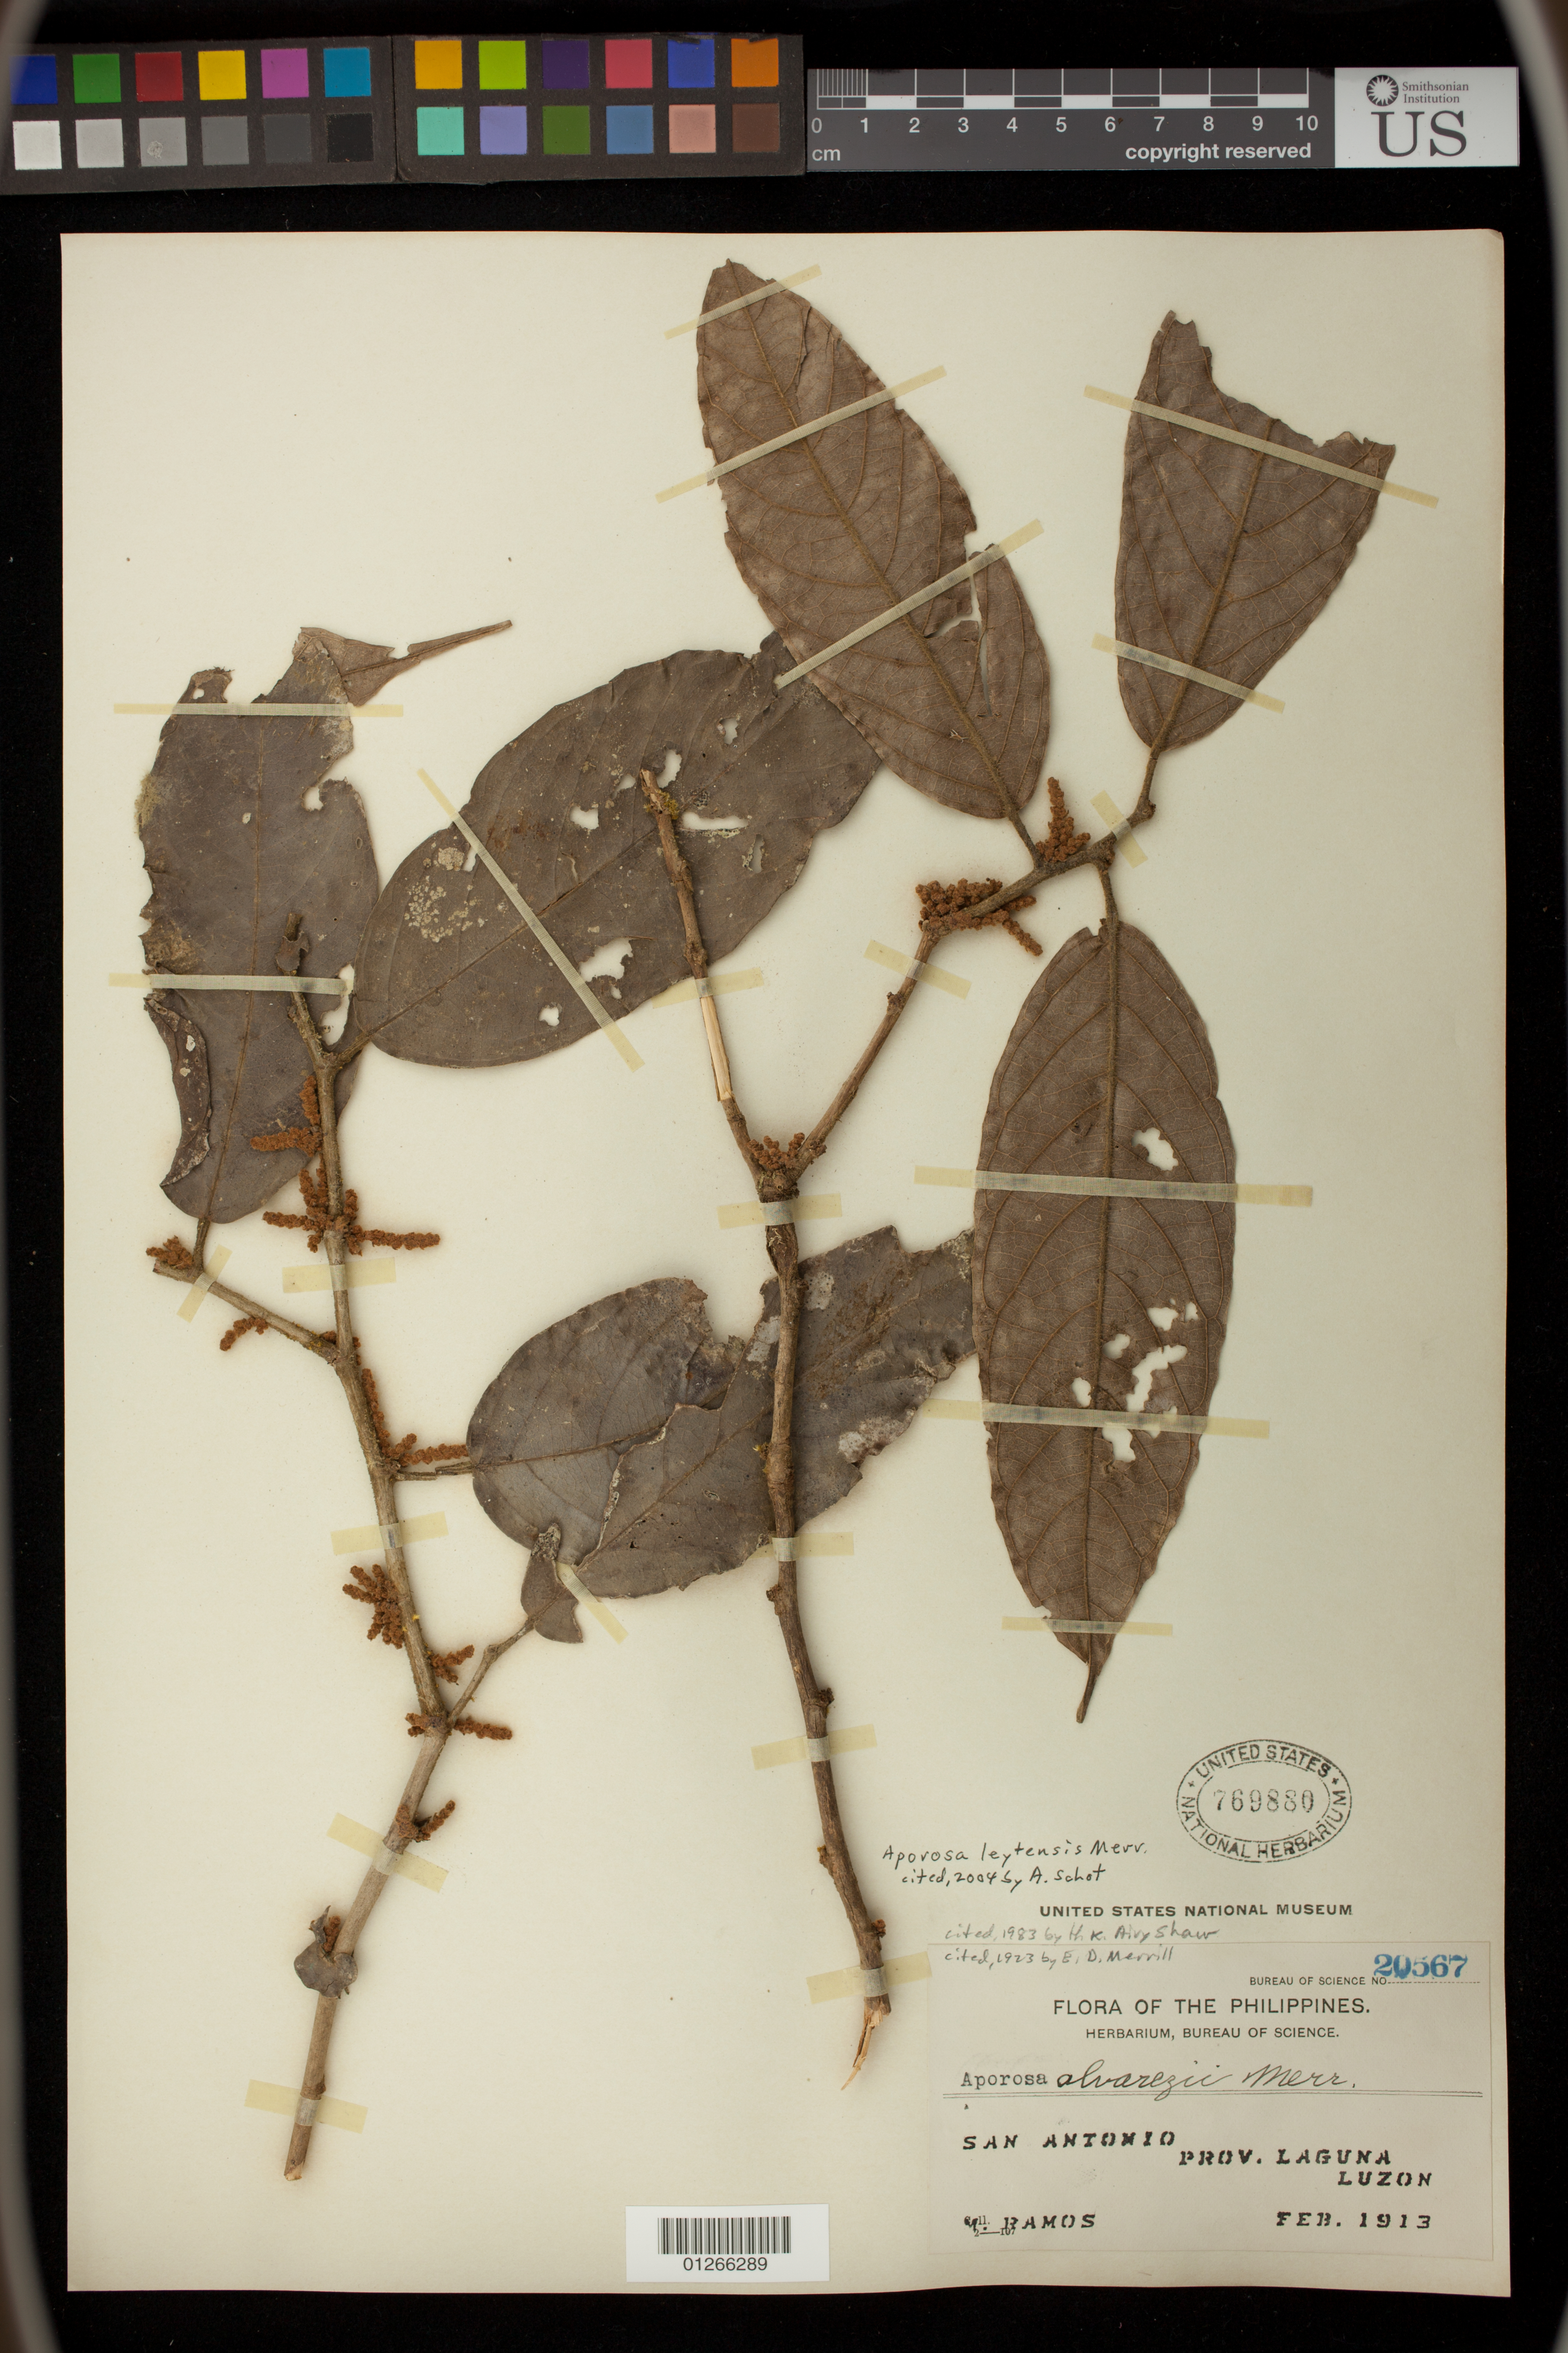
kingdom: Plantae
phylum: Tracheophyta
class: Magnoliopsida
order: Malpighiales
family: Phyllanthaceae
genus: Aporosa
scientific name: Aporosa leytensis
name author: Merr.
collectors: M. Ramos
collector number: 20567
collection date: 1913-02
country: Philippines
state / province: Calabarzon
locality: San Antonio, Prov. Laguna, Luzon